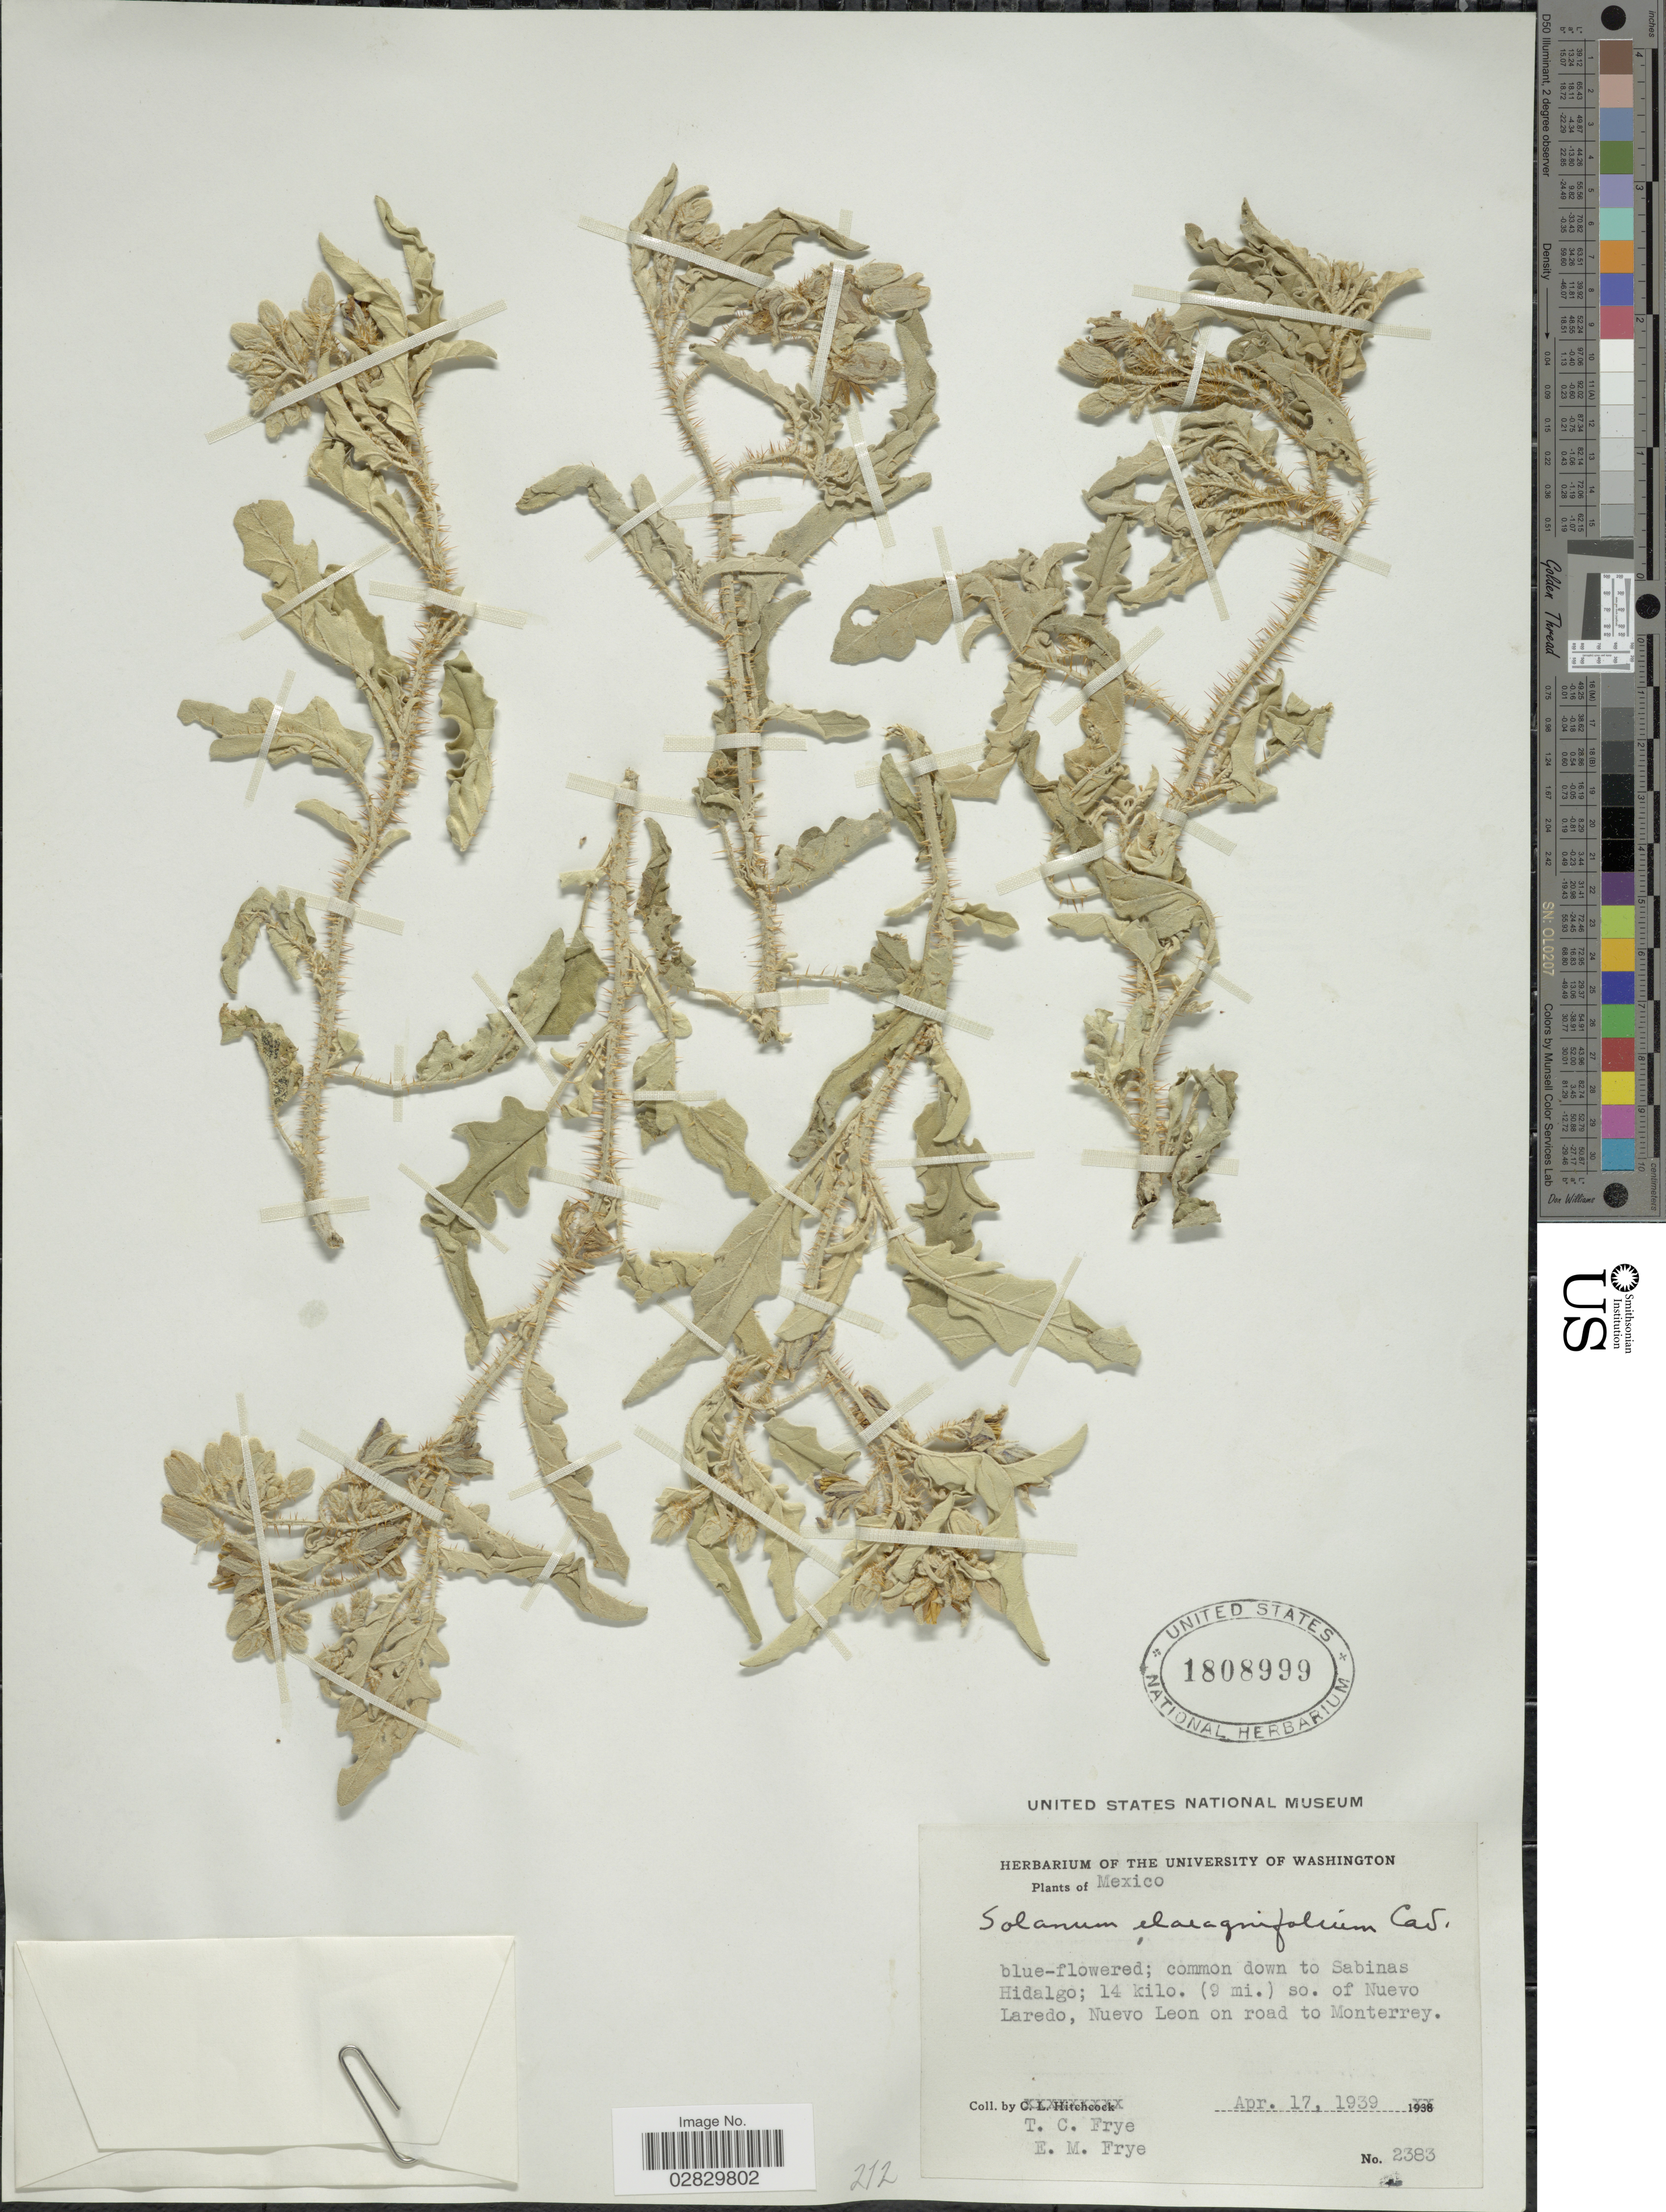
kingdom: Plantae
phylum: Tracheophyta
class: Magnoliopsida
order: Solanales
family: Solanaceae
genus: Solanum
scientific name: Solanum elaeagnifolium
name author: Cav.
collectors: T. C. Frye & E. Frye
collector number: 2383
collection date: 1939-04-17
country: Mexico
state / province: Hidalgo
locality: Hidalgo; 14 kilo. (9 mi.) so. of Nuevo Laredo, Nuevo Leon on road to Monterrey.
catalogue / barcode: US 1808999